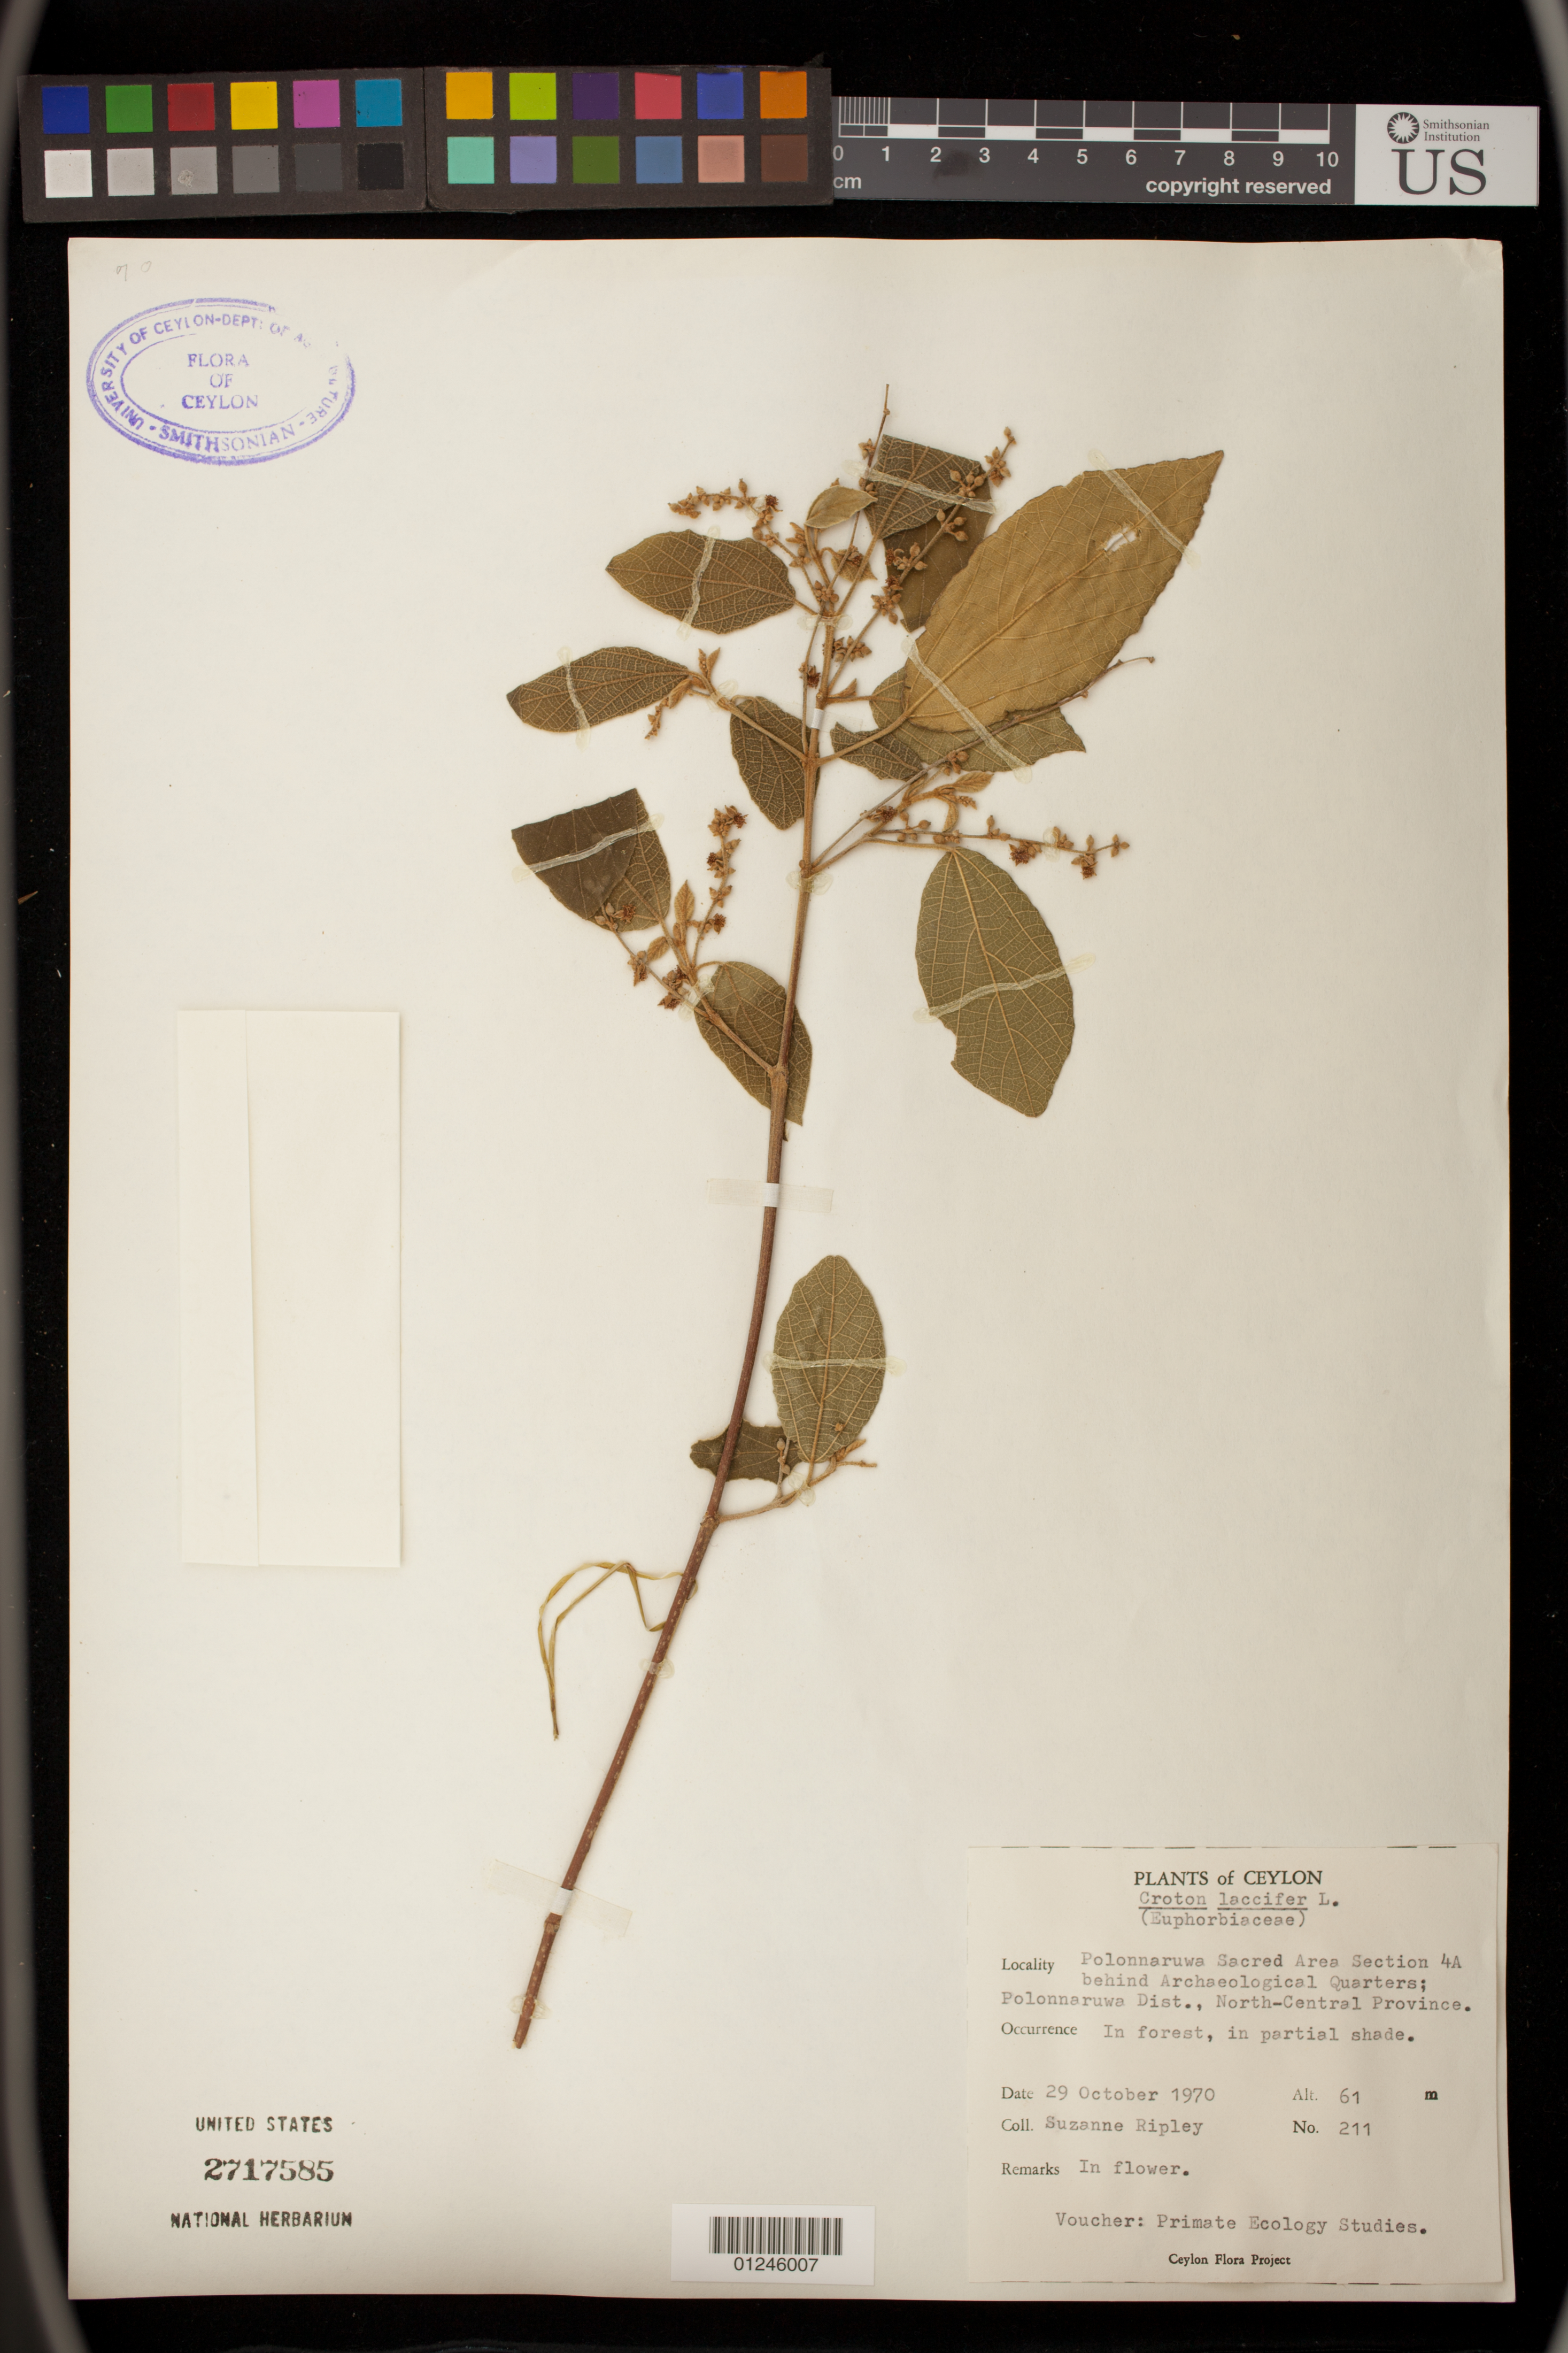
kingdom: Plantae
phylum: Tracheophyta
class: Magnoliopsida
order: Malpighiales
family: Euphorbiaceae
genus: Croton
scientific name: Croton lacciferus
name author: Blanco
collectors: S. Ripley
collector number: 211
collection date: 1970-10-29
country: Sri Lanka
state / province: North Central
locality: Polonnaruwa Sacred Area Section 4A behind Archaeological Quarters; Polonnaruwa Dist.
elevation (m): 61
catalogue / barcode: US 2717585